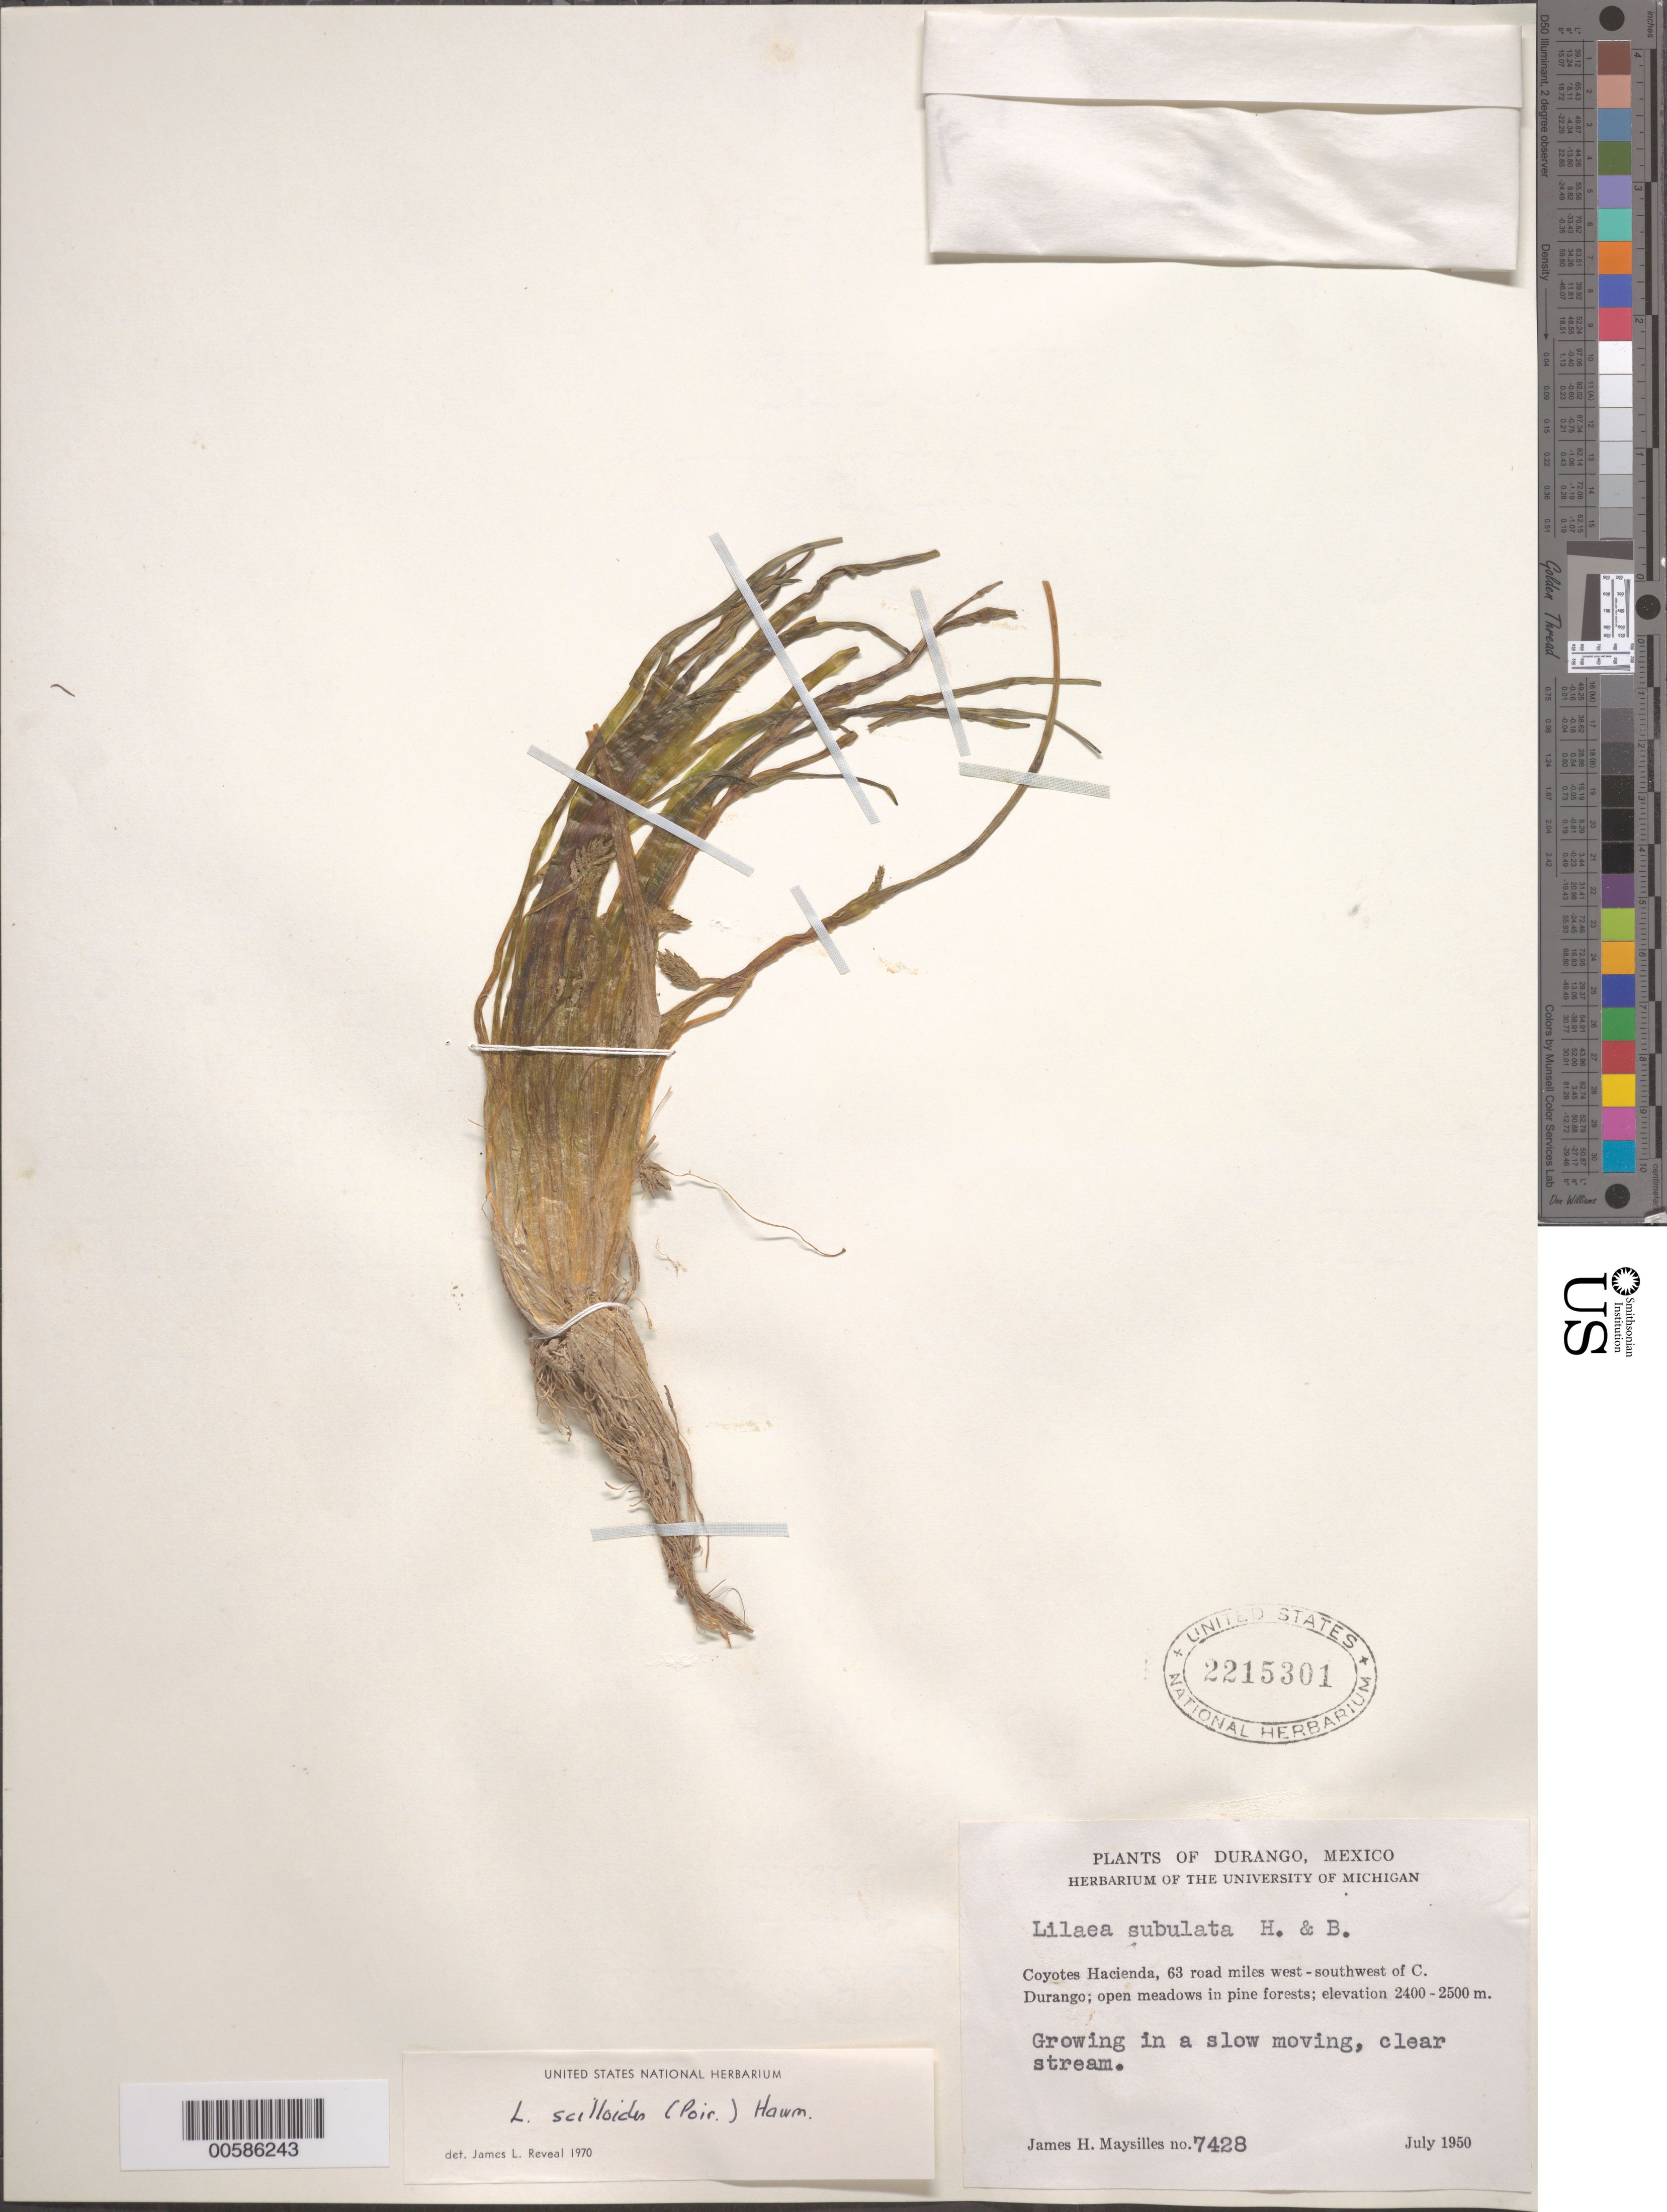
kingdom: Plantae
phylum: Tracheophyta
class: Liliopsida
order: Alismatales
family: Juncaginaceae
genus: Triglochin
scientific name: Triglochin scilloides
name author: (Poir.) Mering & Kadereit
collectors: J. Maysilles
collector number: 7428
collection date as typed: Jul 1950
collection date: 1950-07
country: Mexico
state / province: Durango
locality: Coyotes Hacienda, Durango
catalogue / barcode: US 2215301